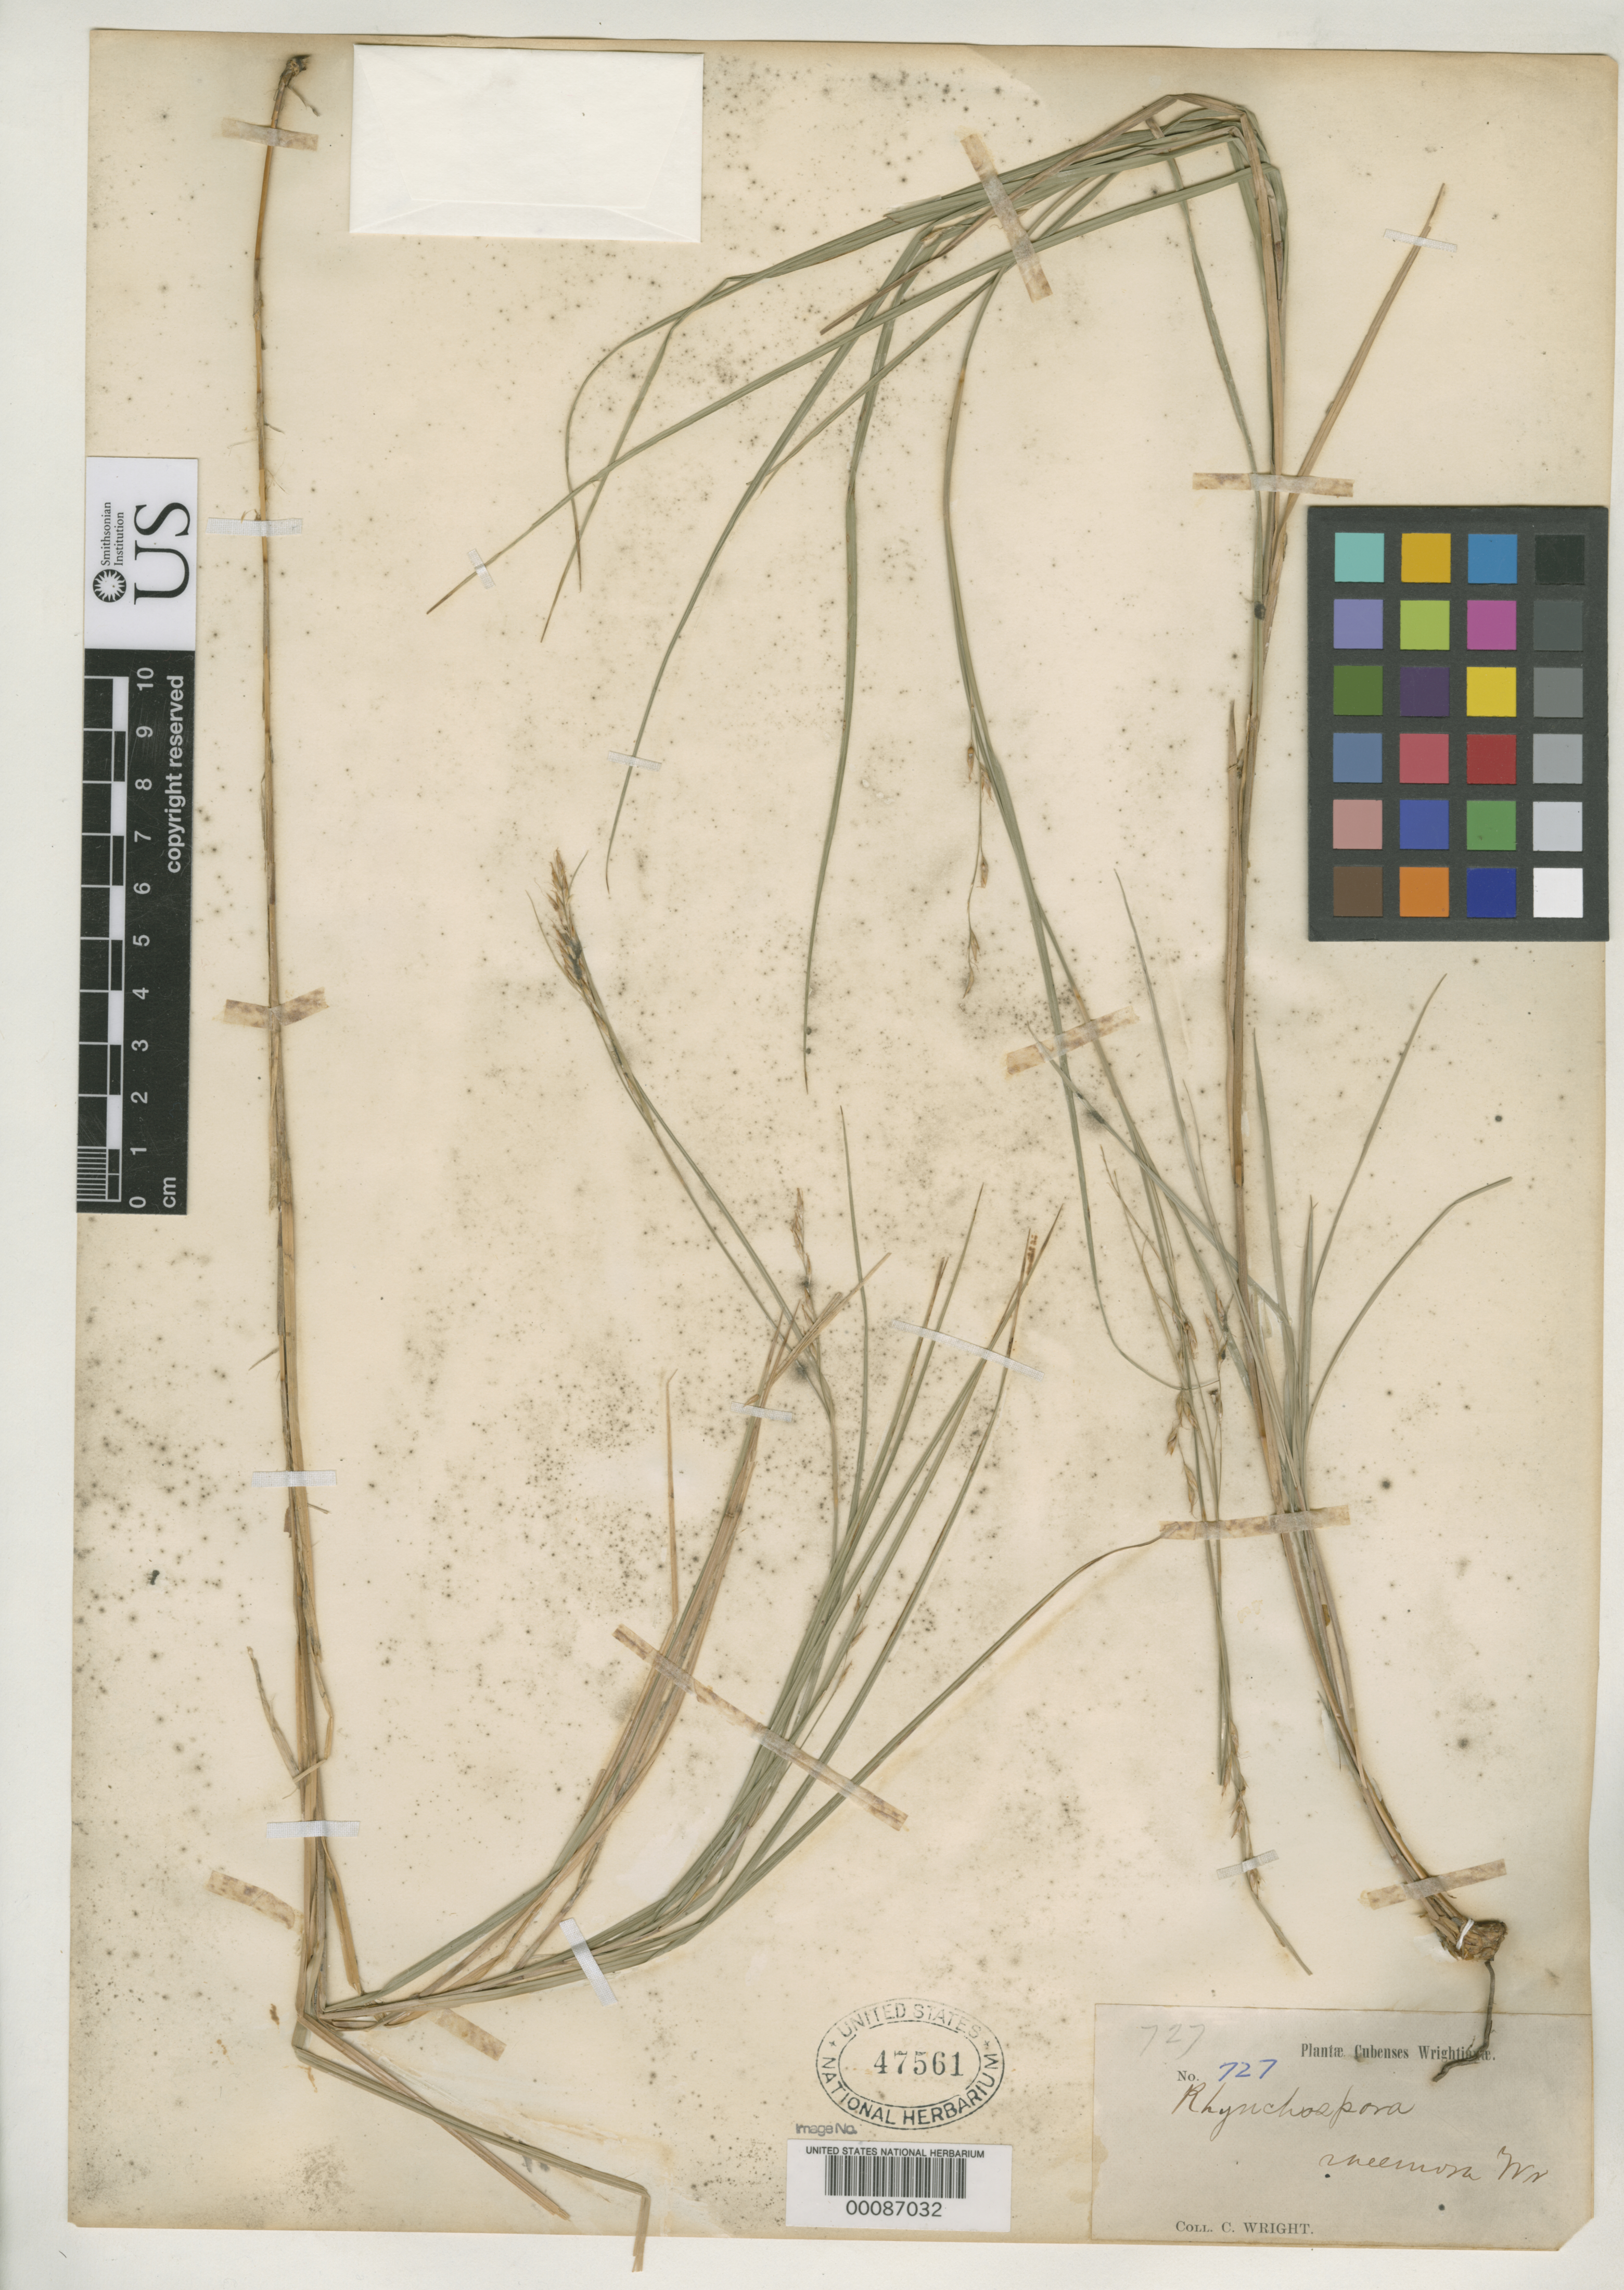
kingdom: Plantae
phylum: Tracheophyta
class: Liliopsida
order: Poales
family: Cyperaceae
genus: Rhynchospora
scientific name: Rhynchospora racemosa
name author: C. Wright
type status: Isotype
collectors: C. Wright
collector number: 727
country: Cuba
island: Greater Antilles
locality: Monte Verde, Yateras.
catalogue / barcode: US 47561